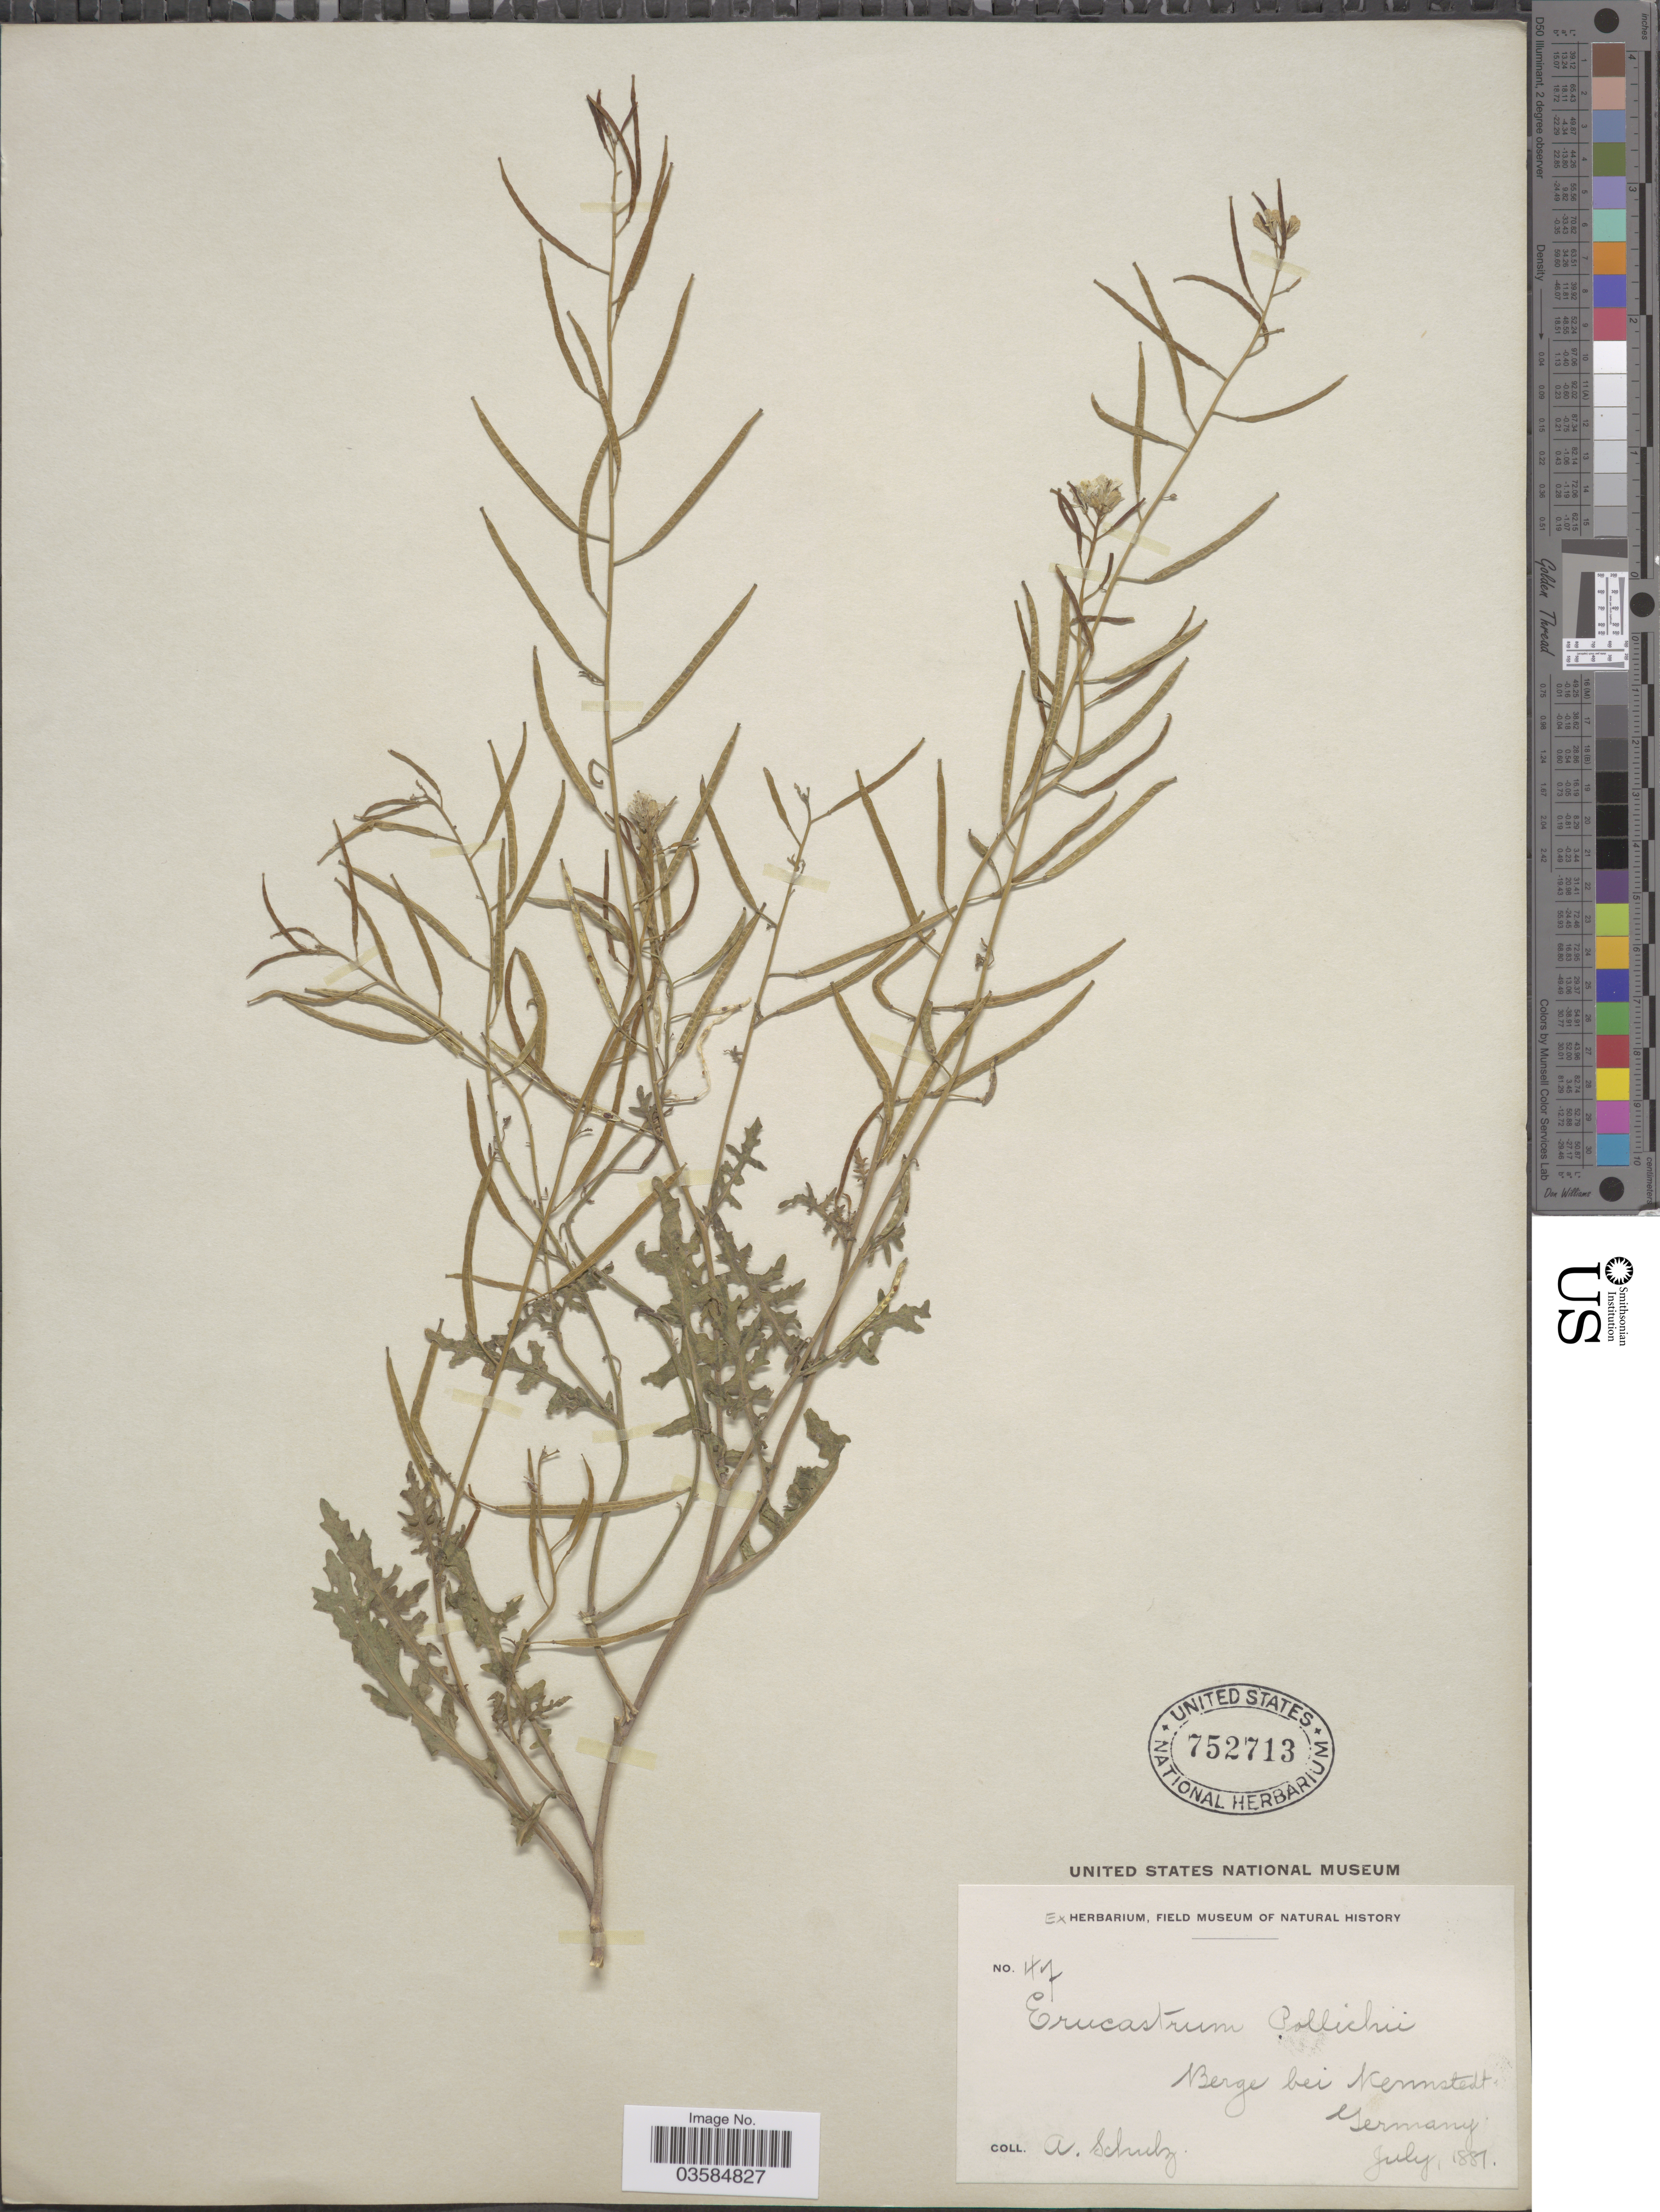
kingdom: Plantae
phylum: Tracheophyta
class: Magnoliopsida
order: Brassicales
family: Brassicaceae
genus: Erucastrum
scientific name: Erucastrum pollichii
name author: Schimp. & Spenn.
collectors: A. Schulz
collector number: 47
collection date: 1881-07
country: Germany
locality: Berge bei Kennstedt.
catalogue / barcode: US 752713